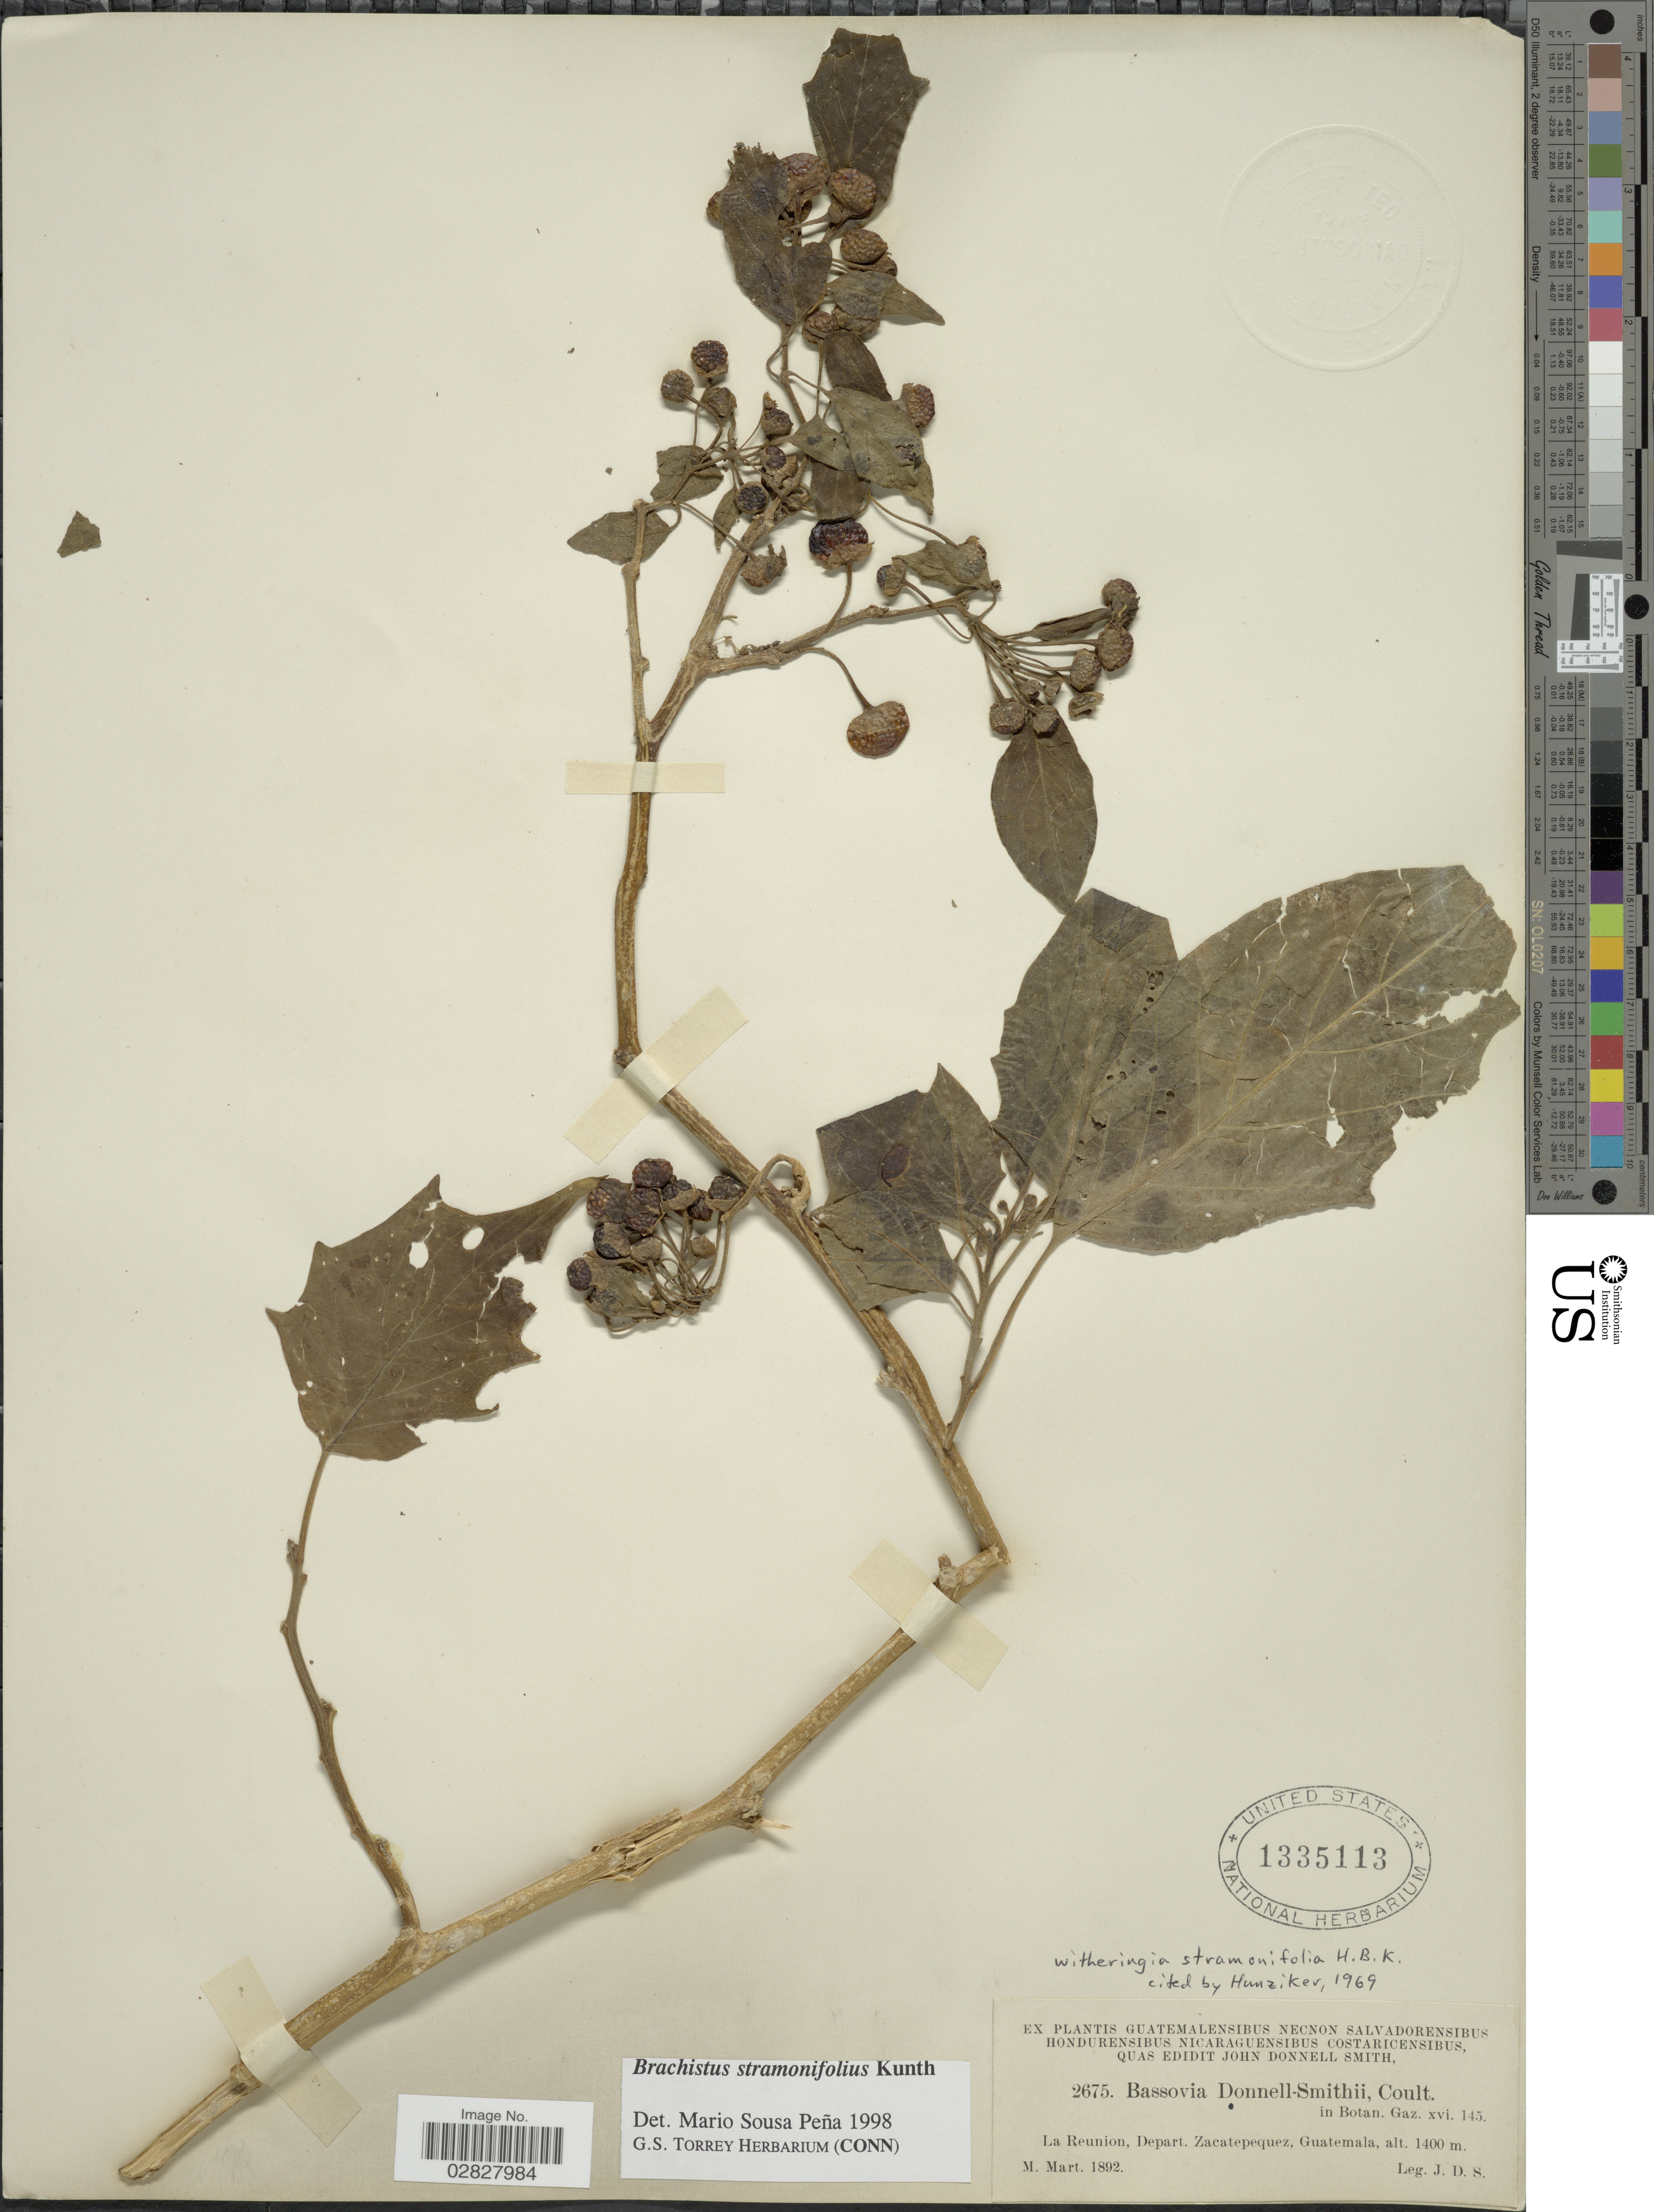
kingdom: Plantae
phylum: Tracheophyta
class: Magnoliopsida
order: Solanales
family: Solanaceae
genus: Brachistus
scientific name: Brachistus stramonifolius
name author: (Kunth) Miers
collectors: J. Donnell Smith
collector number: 2675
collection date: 1892-03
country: Guatemala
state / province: Sacatepéquez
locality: La Reunion, Dept. Zapatepequez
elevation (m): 1400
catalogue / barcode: US 1335113